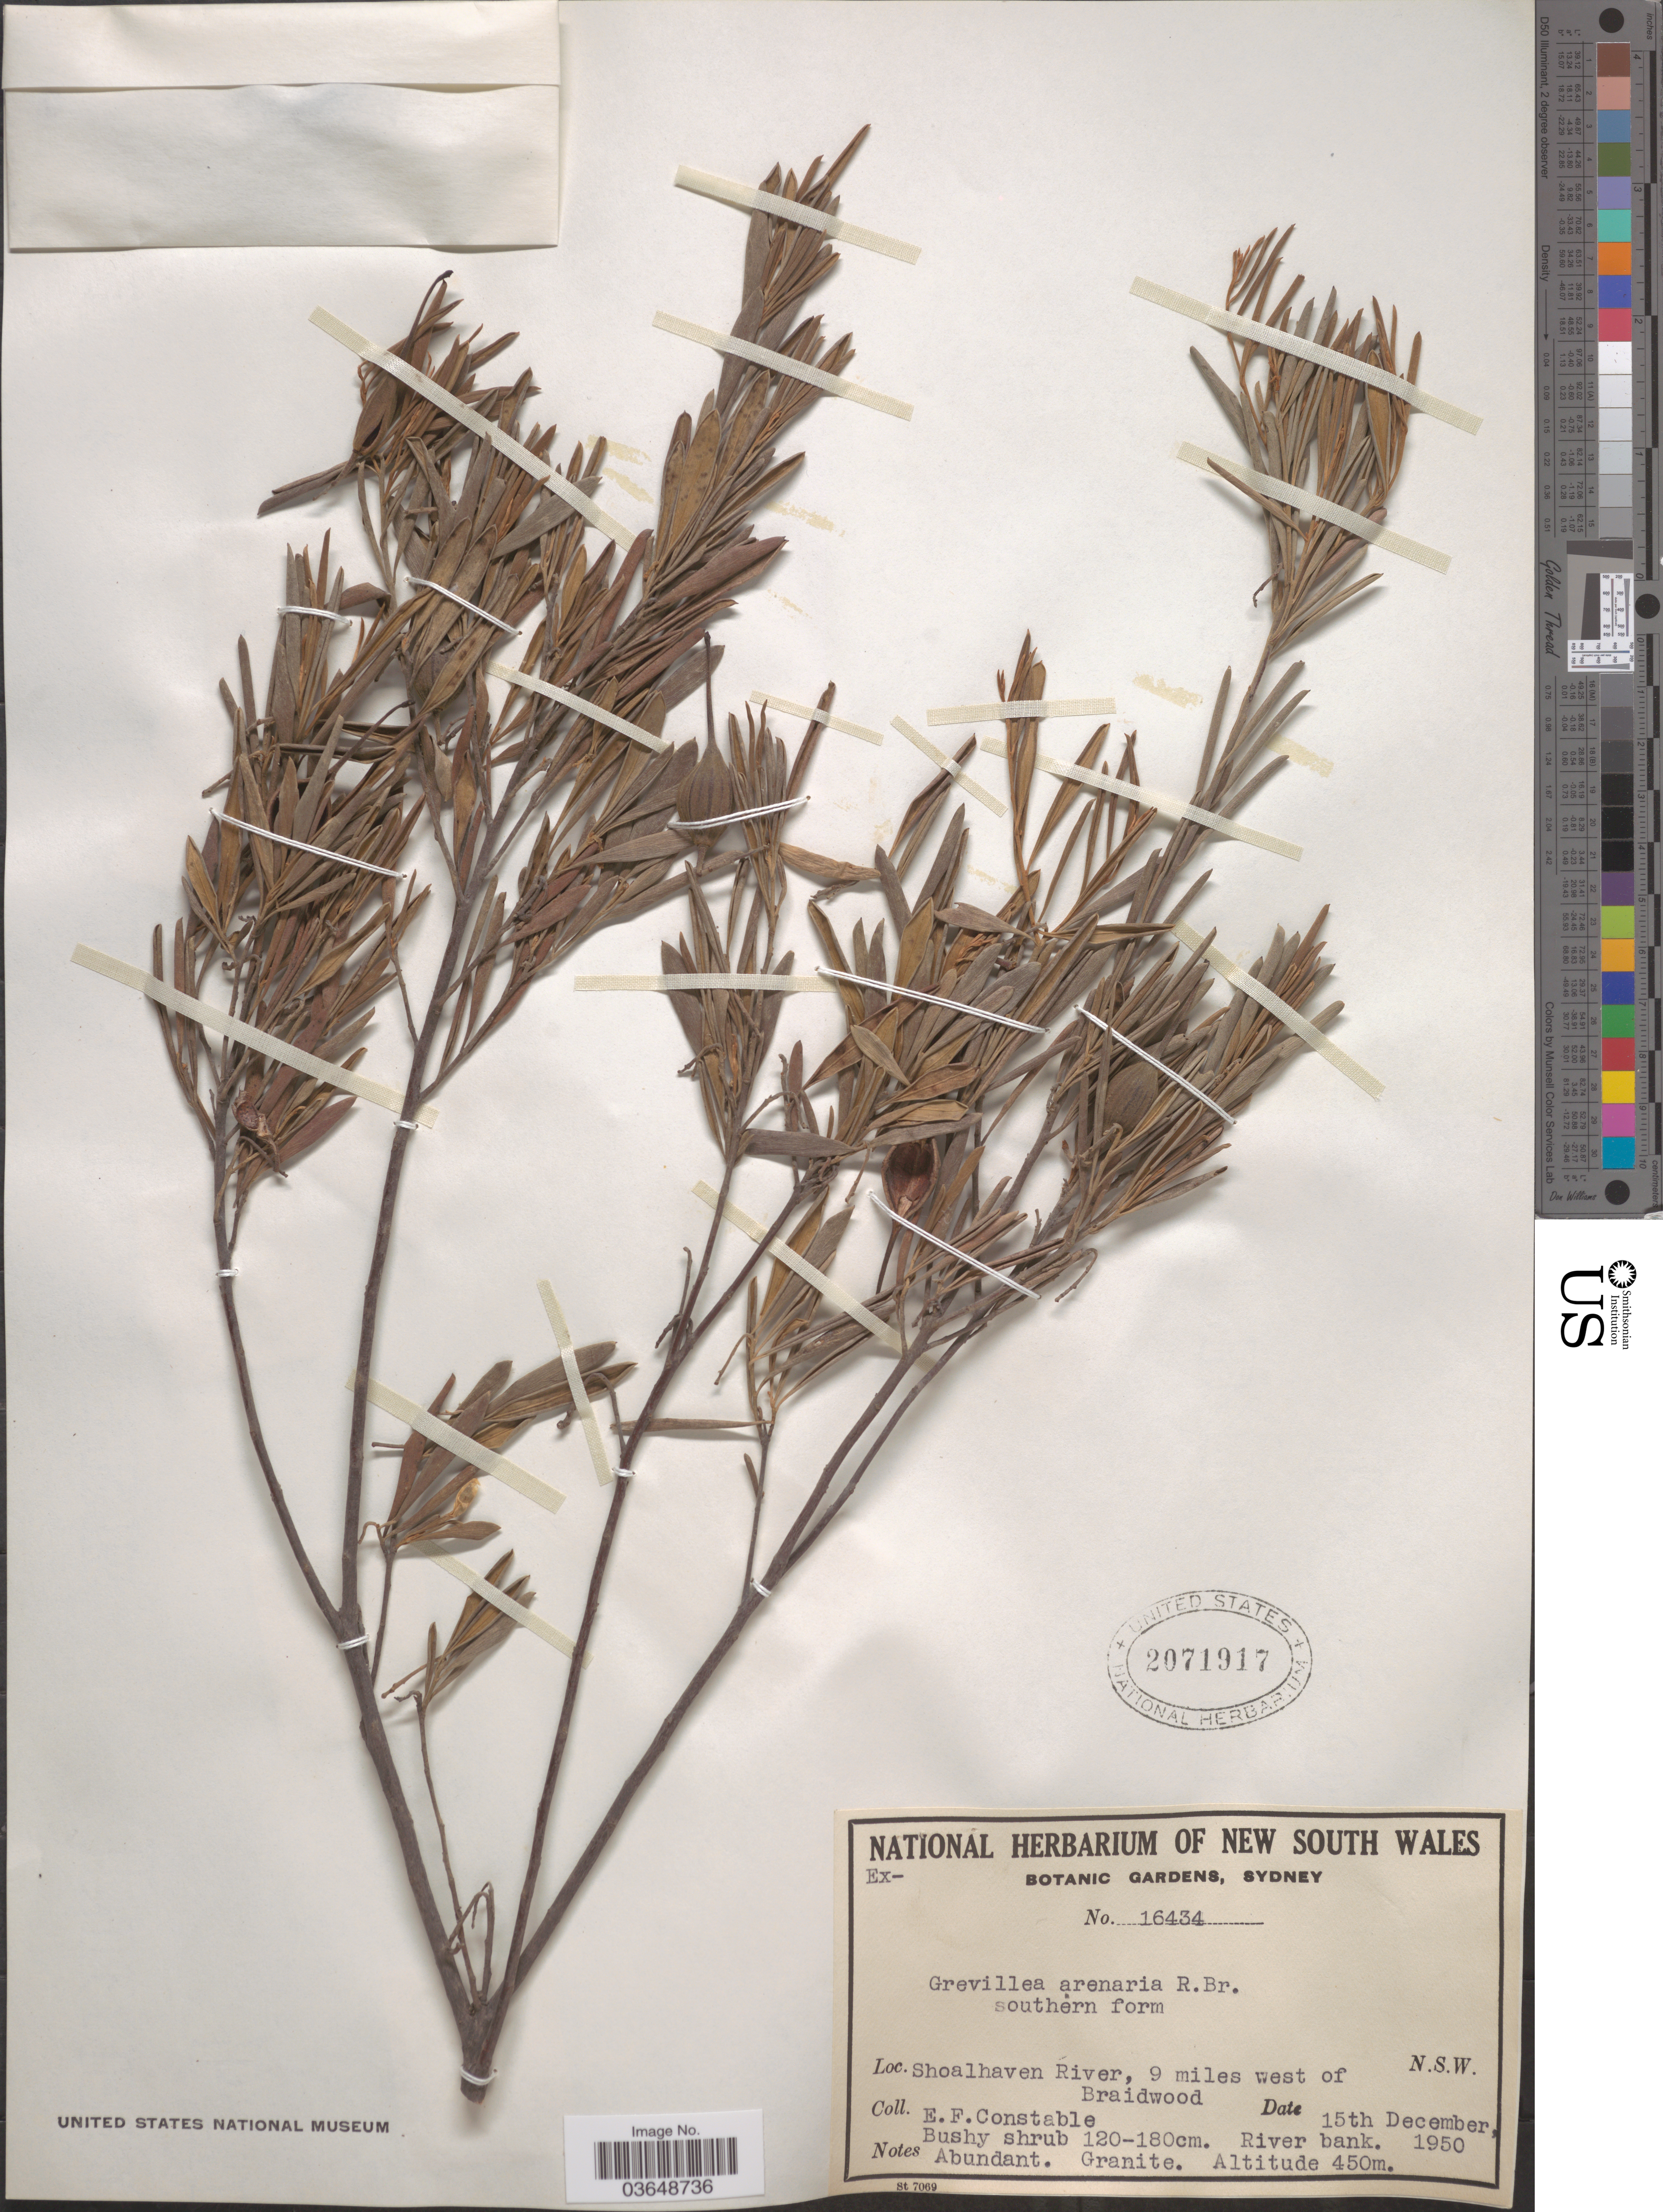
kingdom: Plantae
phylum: Tracheophyta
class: Magnoliopsida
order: Proteales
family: Proteaceae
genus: Grevillea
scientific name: Grevillea arenaria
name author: R. Br.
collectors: E. F. Constable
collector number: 16434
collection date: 1950-12-15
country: Australia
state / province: New South Wales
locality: Shoalhaven River, 9 miles west of Braidwood.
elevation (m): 450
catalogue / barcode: US 2071917